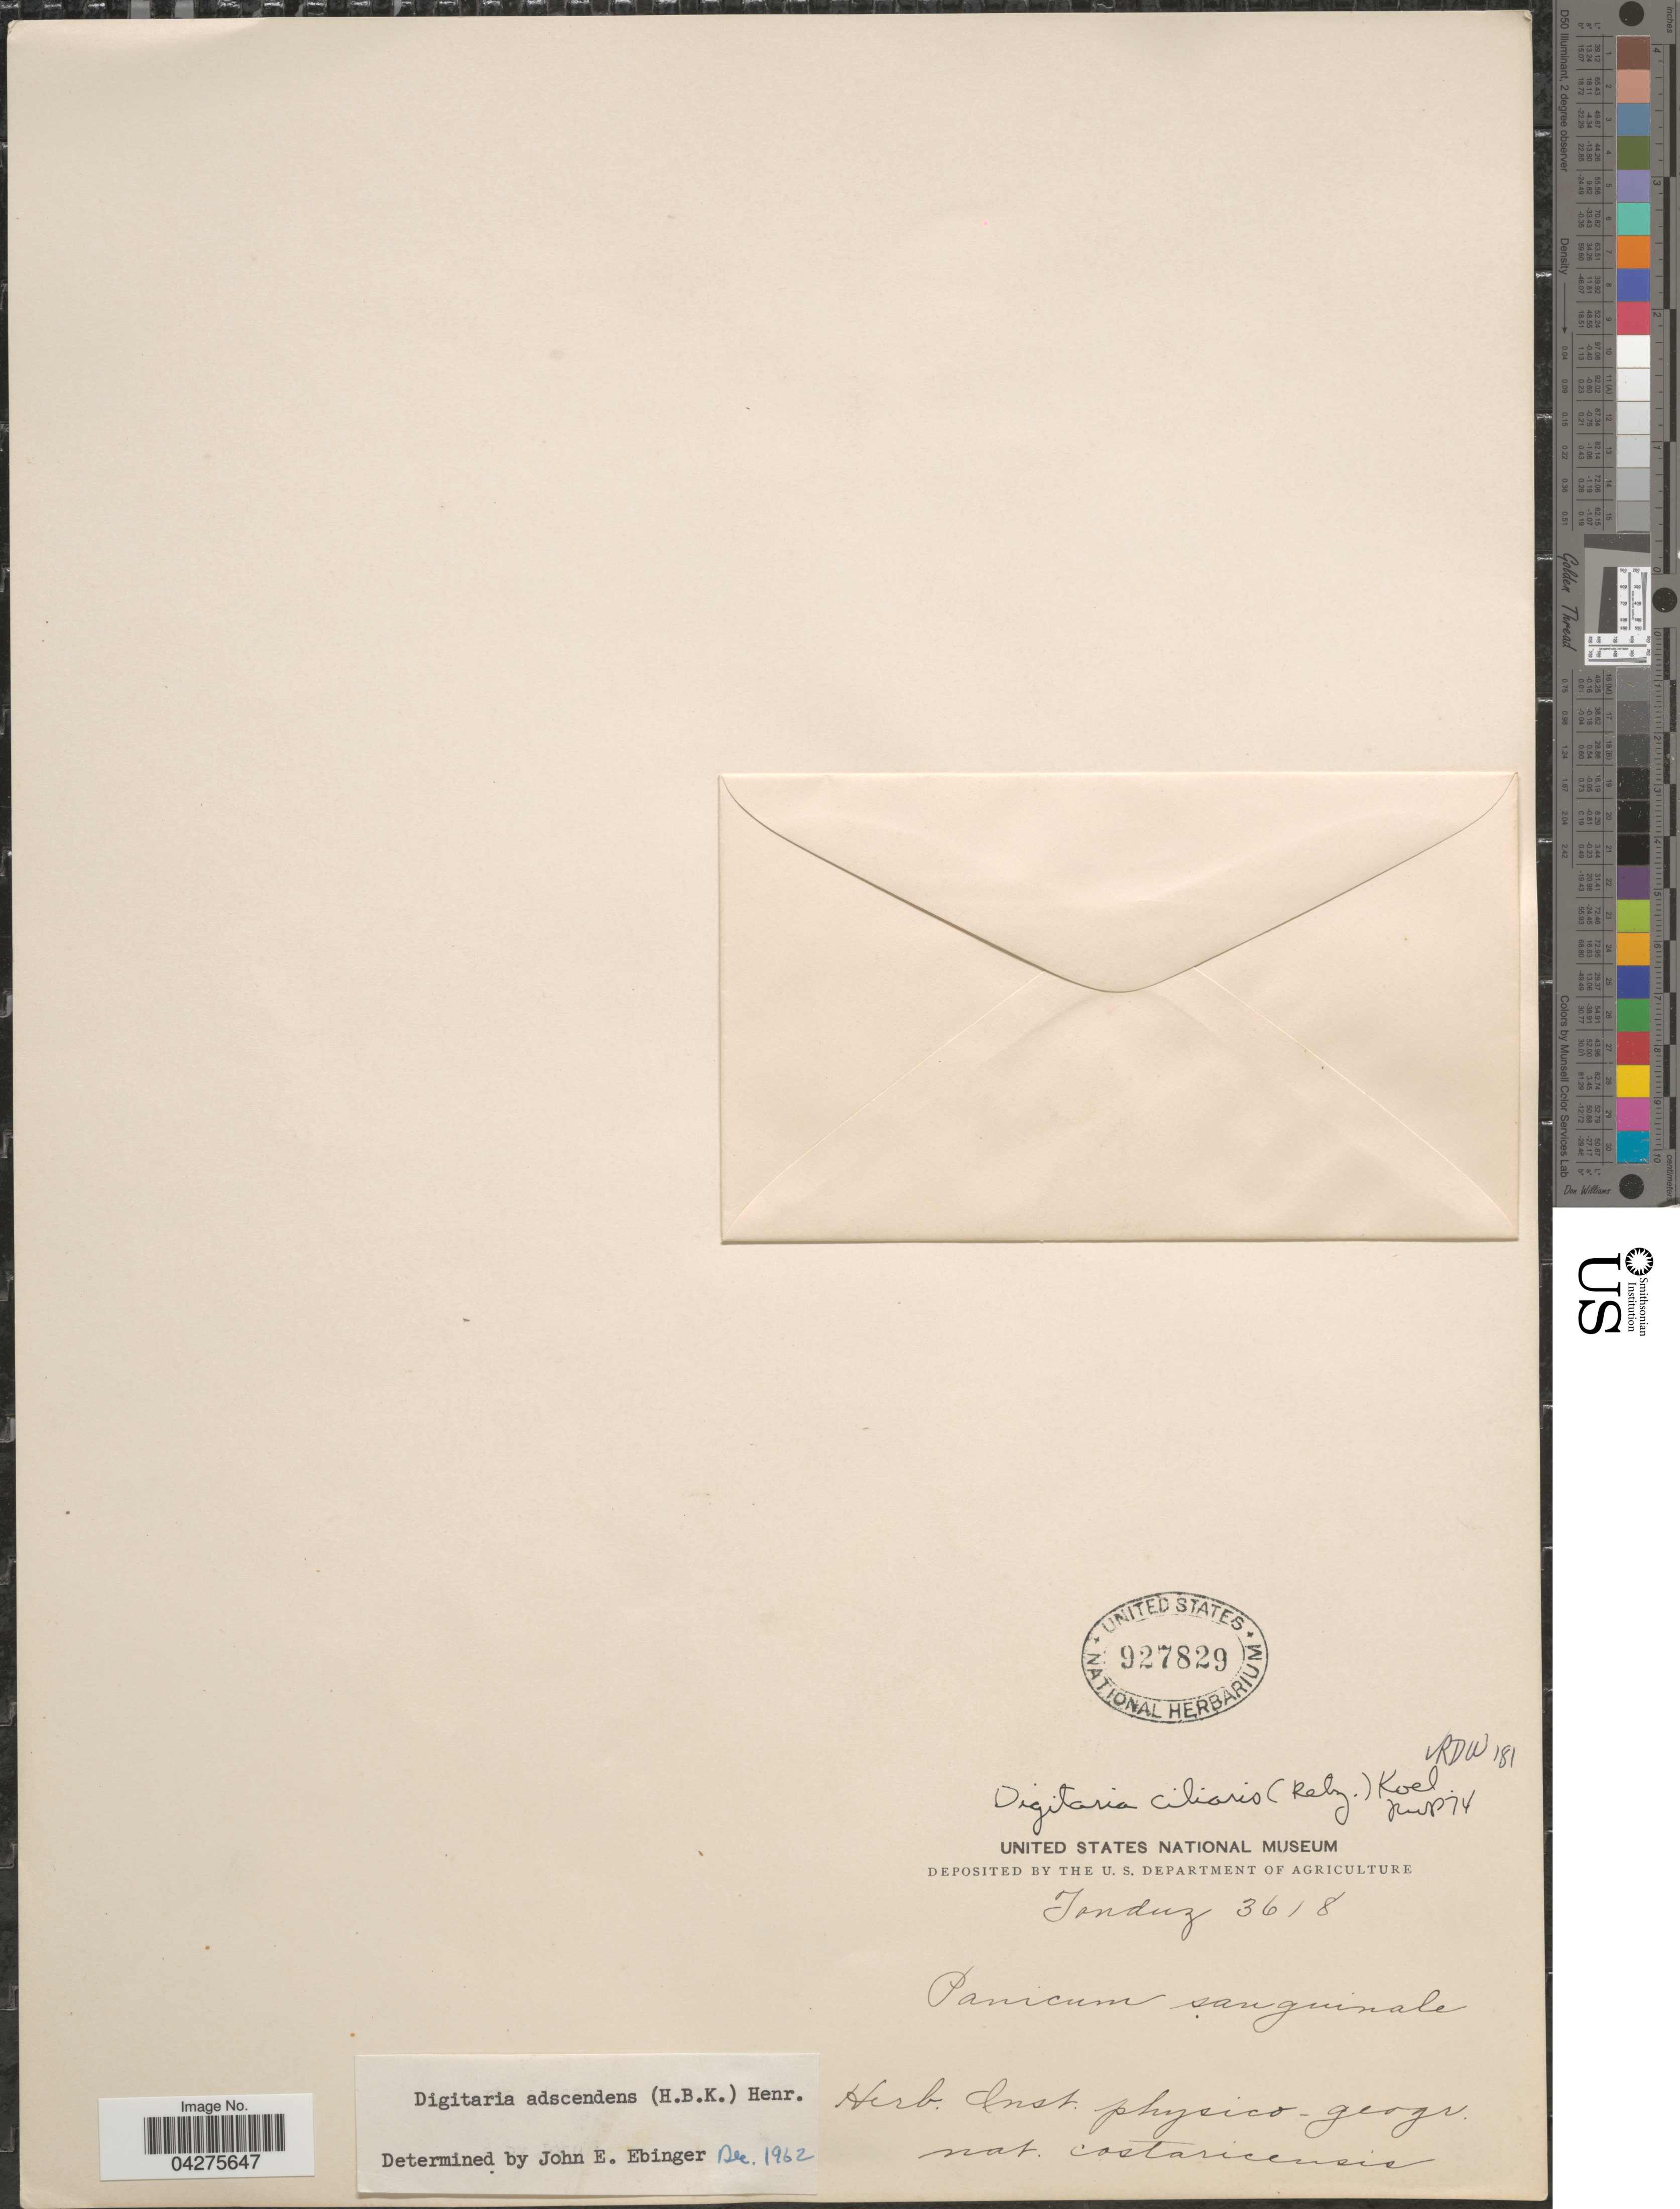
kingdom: Plantae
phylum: Tracheophyta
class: Liliopsida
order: Poales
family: Poaceae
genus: Digitaria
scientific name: Digitaria ciliaris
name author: (Retz.) Koeler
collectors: Tonduz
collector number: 3618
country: Costa Rica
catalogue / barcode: US 927829